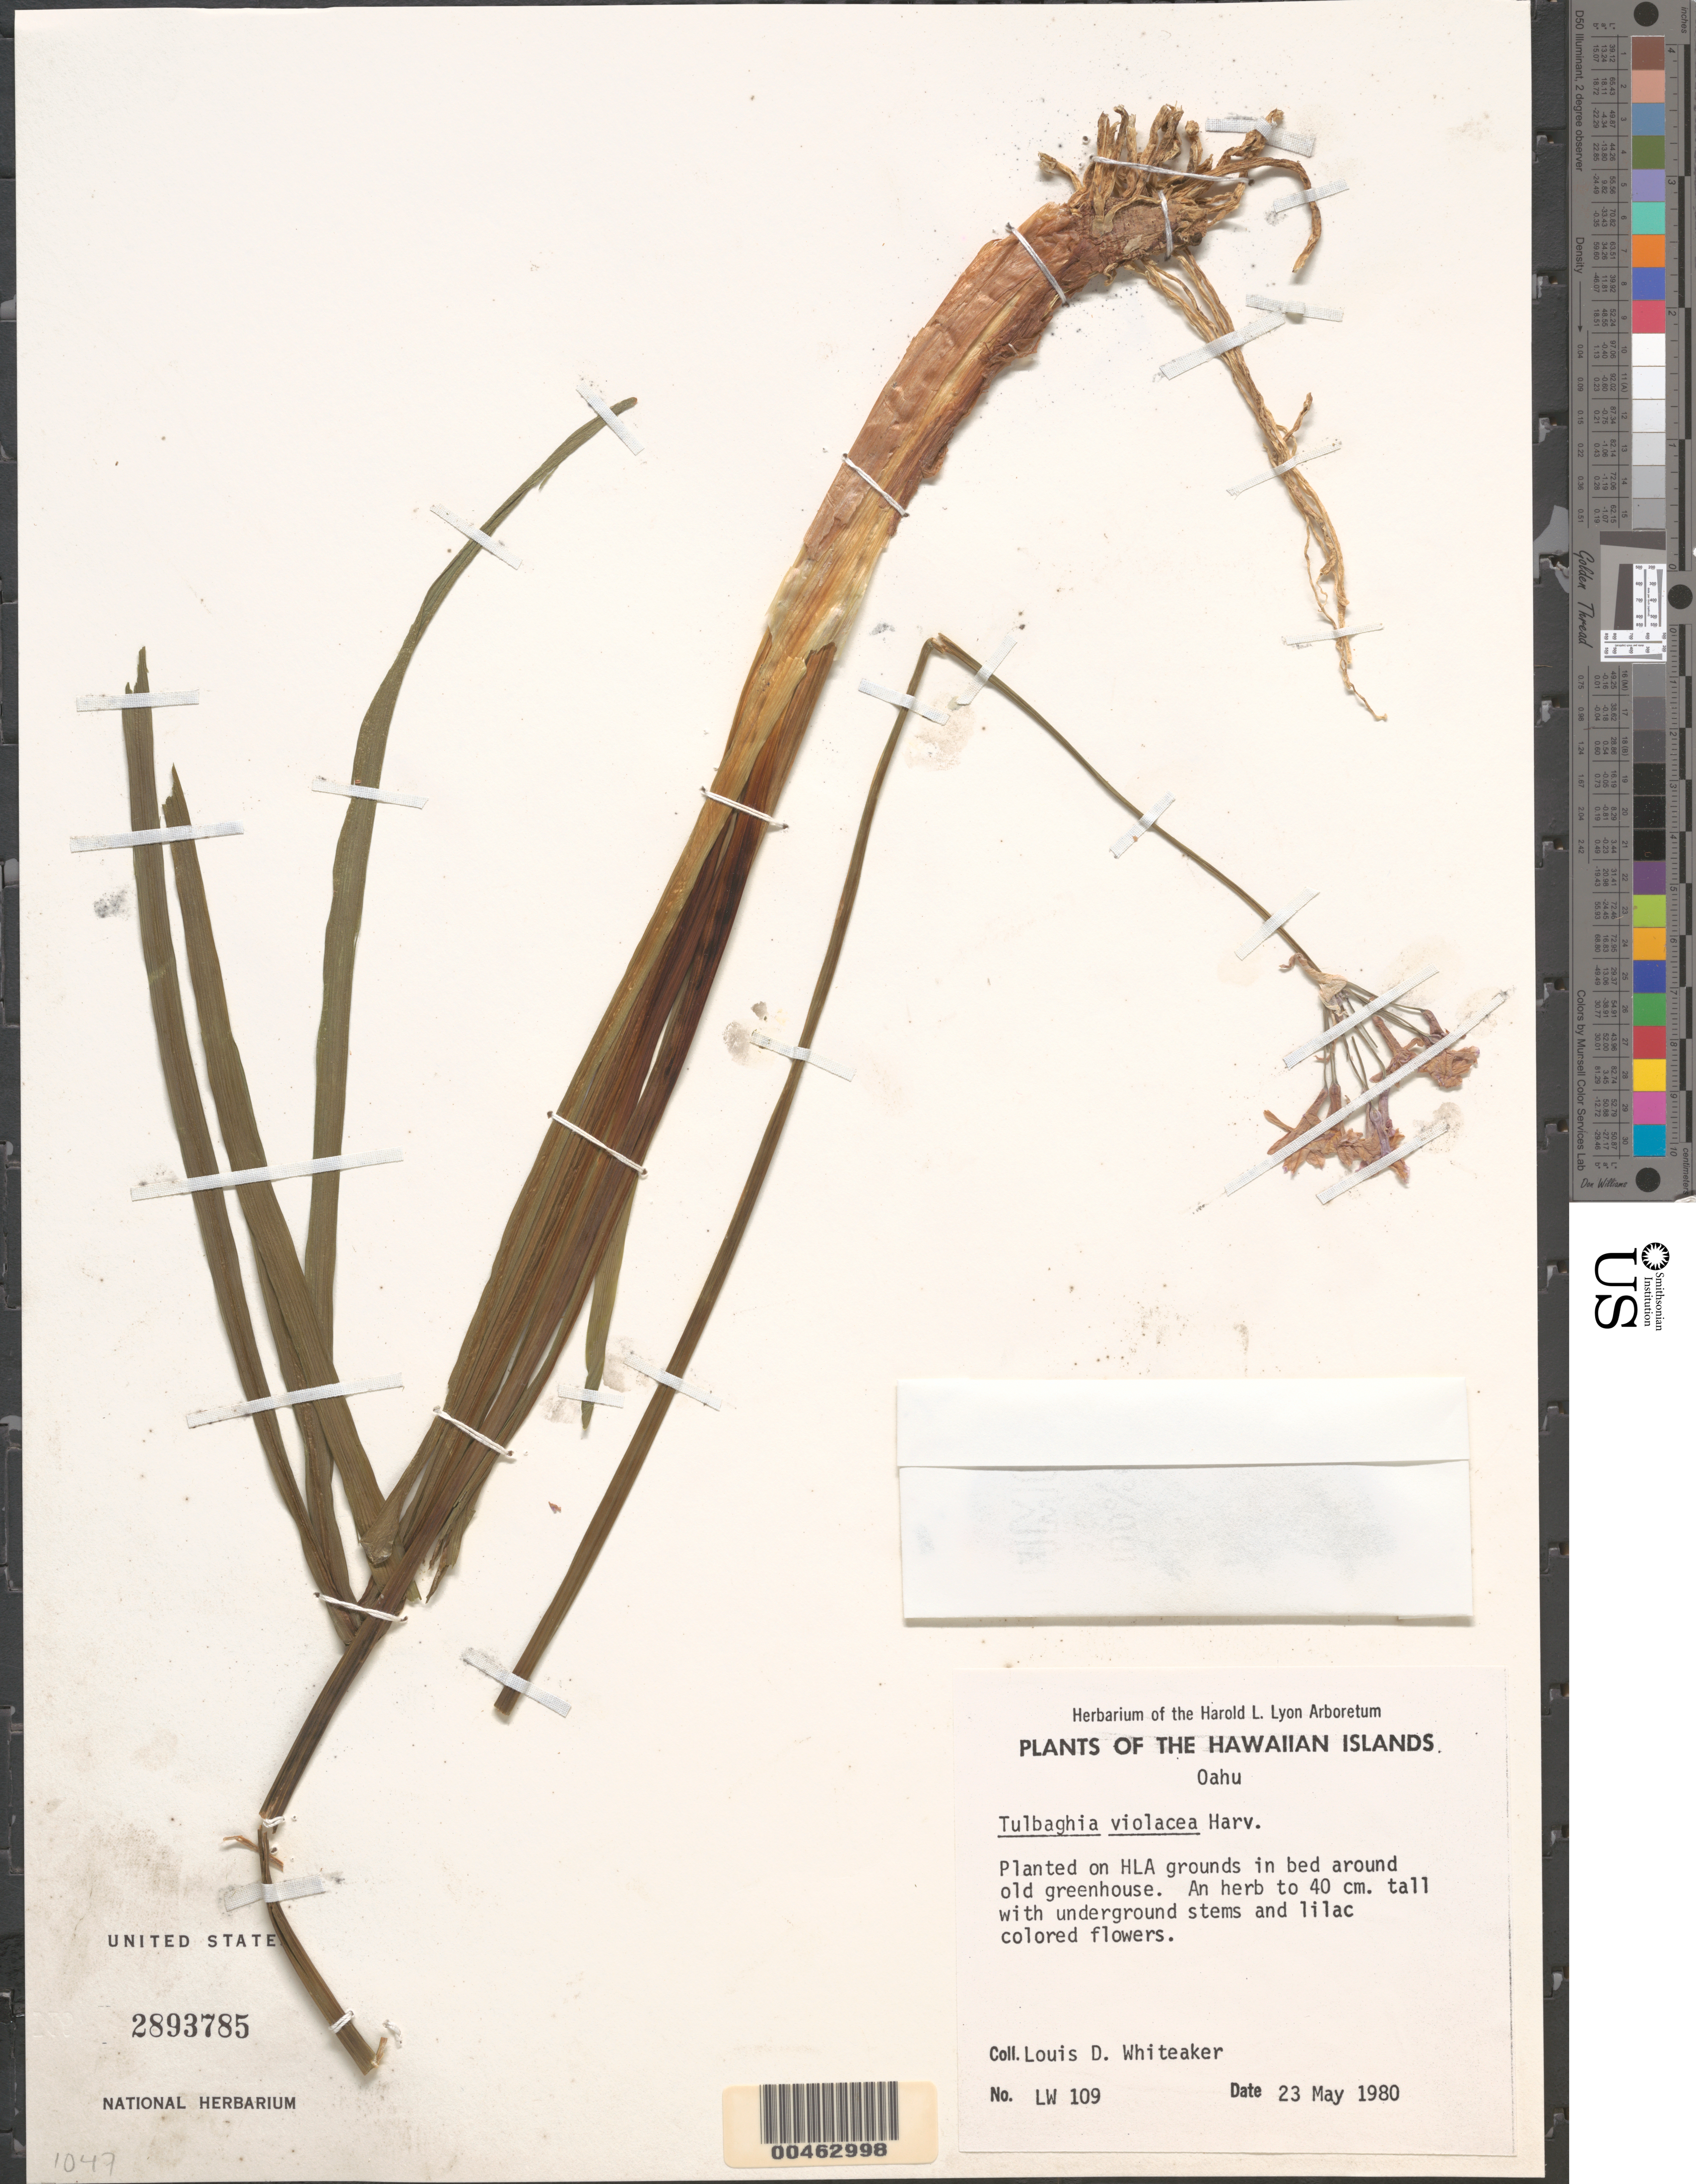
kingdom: Plantae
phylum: Tracheophyta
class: Liliopsida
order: Asparagales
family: Amaryllidaceae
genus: Tulbaghia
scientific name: Tulbaghia violacea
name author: Harv.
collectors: L. Whiteaker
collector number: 109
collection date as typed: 23 May 1980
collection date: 1980-05-23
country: United States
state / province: Hawaii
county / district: Honolulu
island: Oahu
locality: HLA grounds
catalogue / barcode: US 2893785